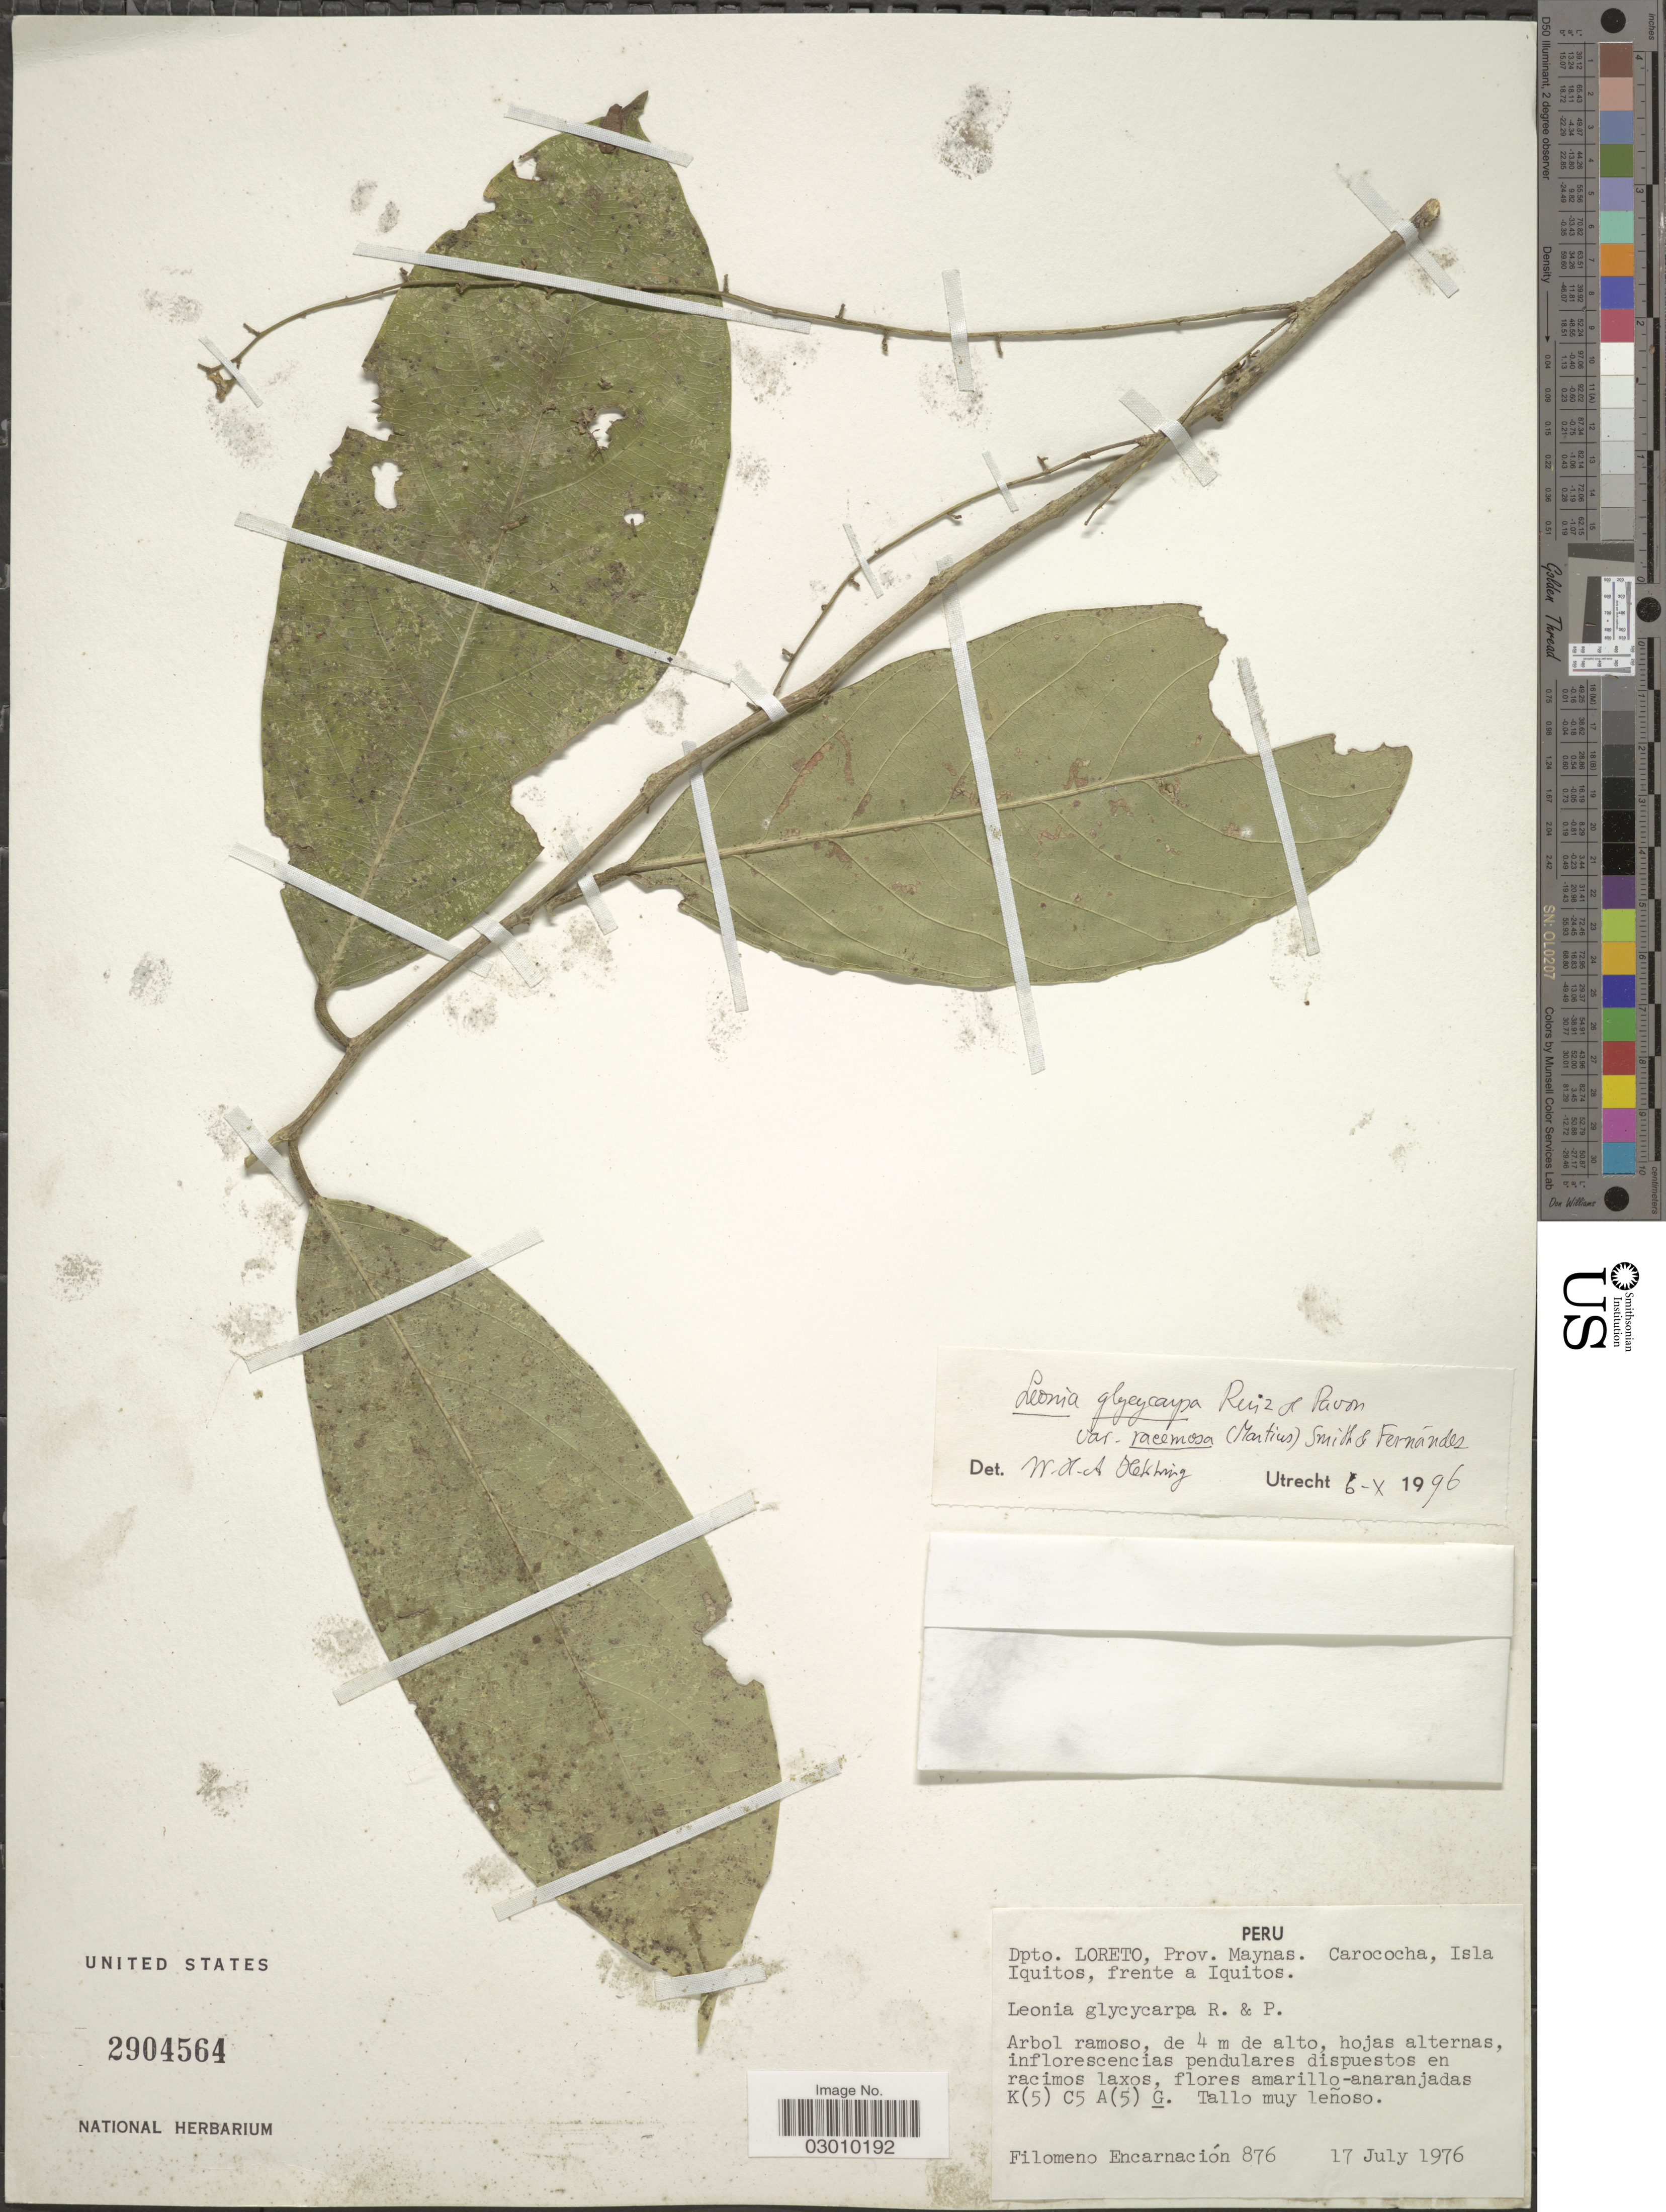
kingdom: Plantae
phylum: Tracheophyta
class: Magnoliopsida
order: Malpighiales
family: Violaceae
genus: Leonia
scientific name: Leonia glycycarpa var. racemosa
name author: (Mart.) L.B. Sm. & A. Fernández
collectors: F. Encarnación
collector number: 876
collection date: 1976-07-17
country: Peru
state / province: Loreto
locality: Dpto. Loreto, Prov. Maynas. Carococha, Isla Iquitos, frente a Iquitos.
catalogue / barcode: US 2904564